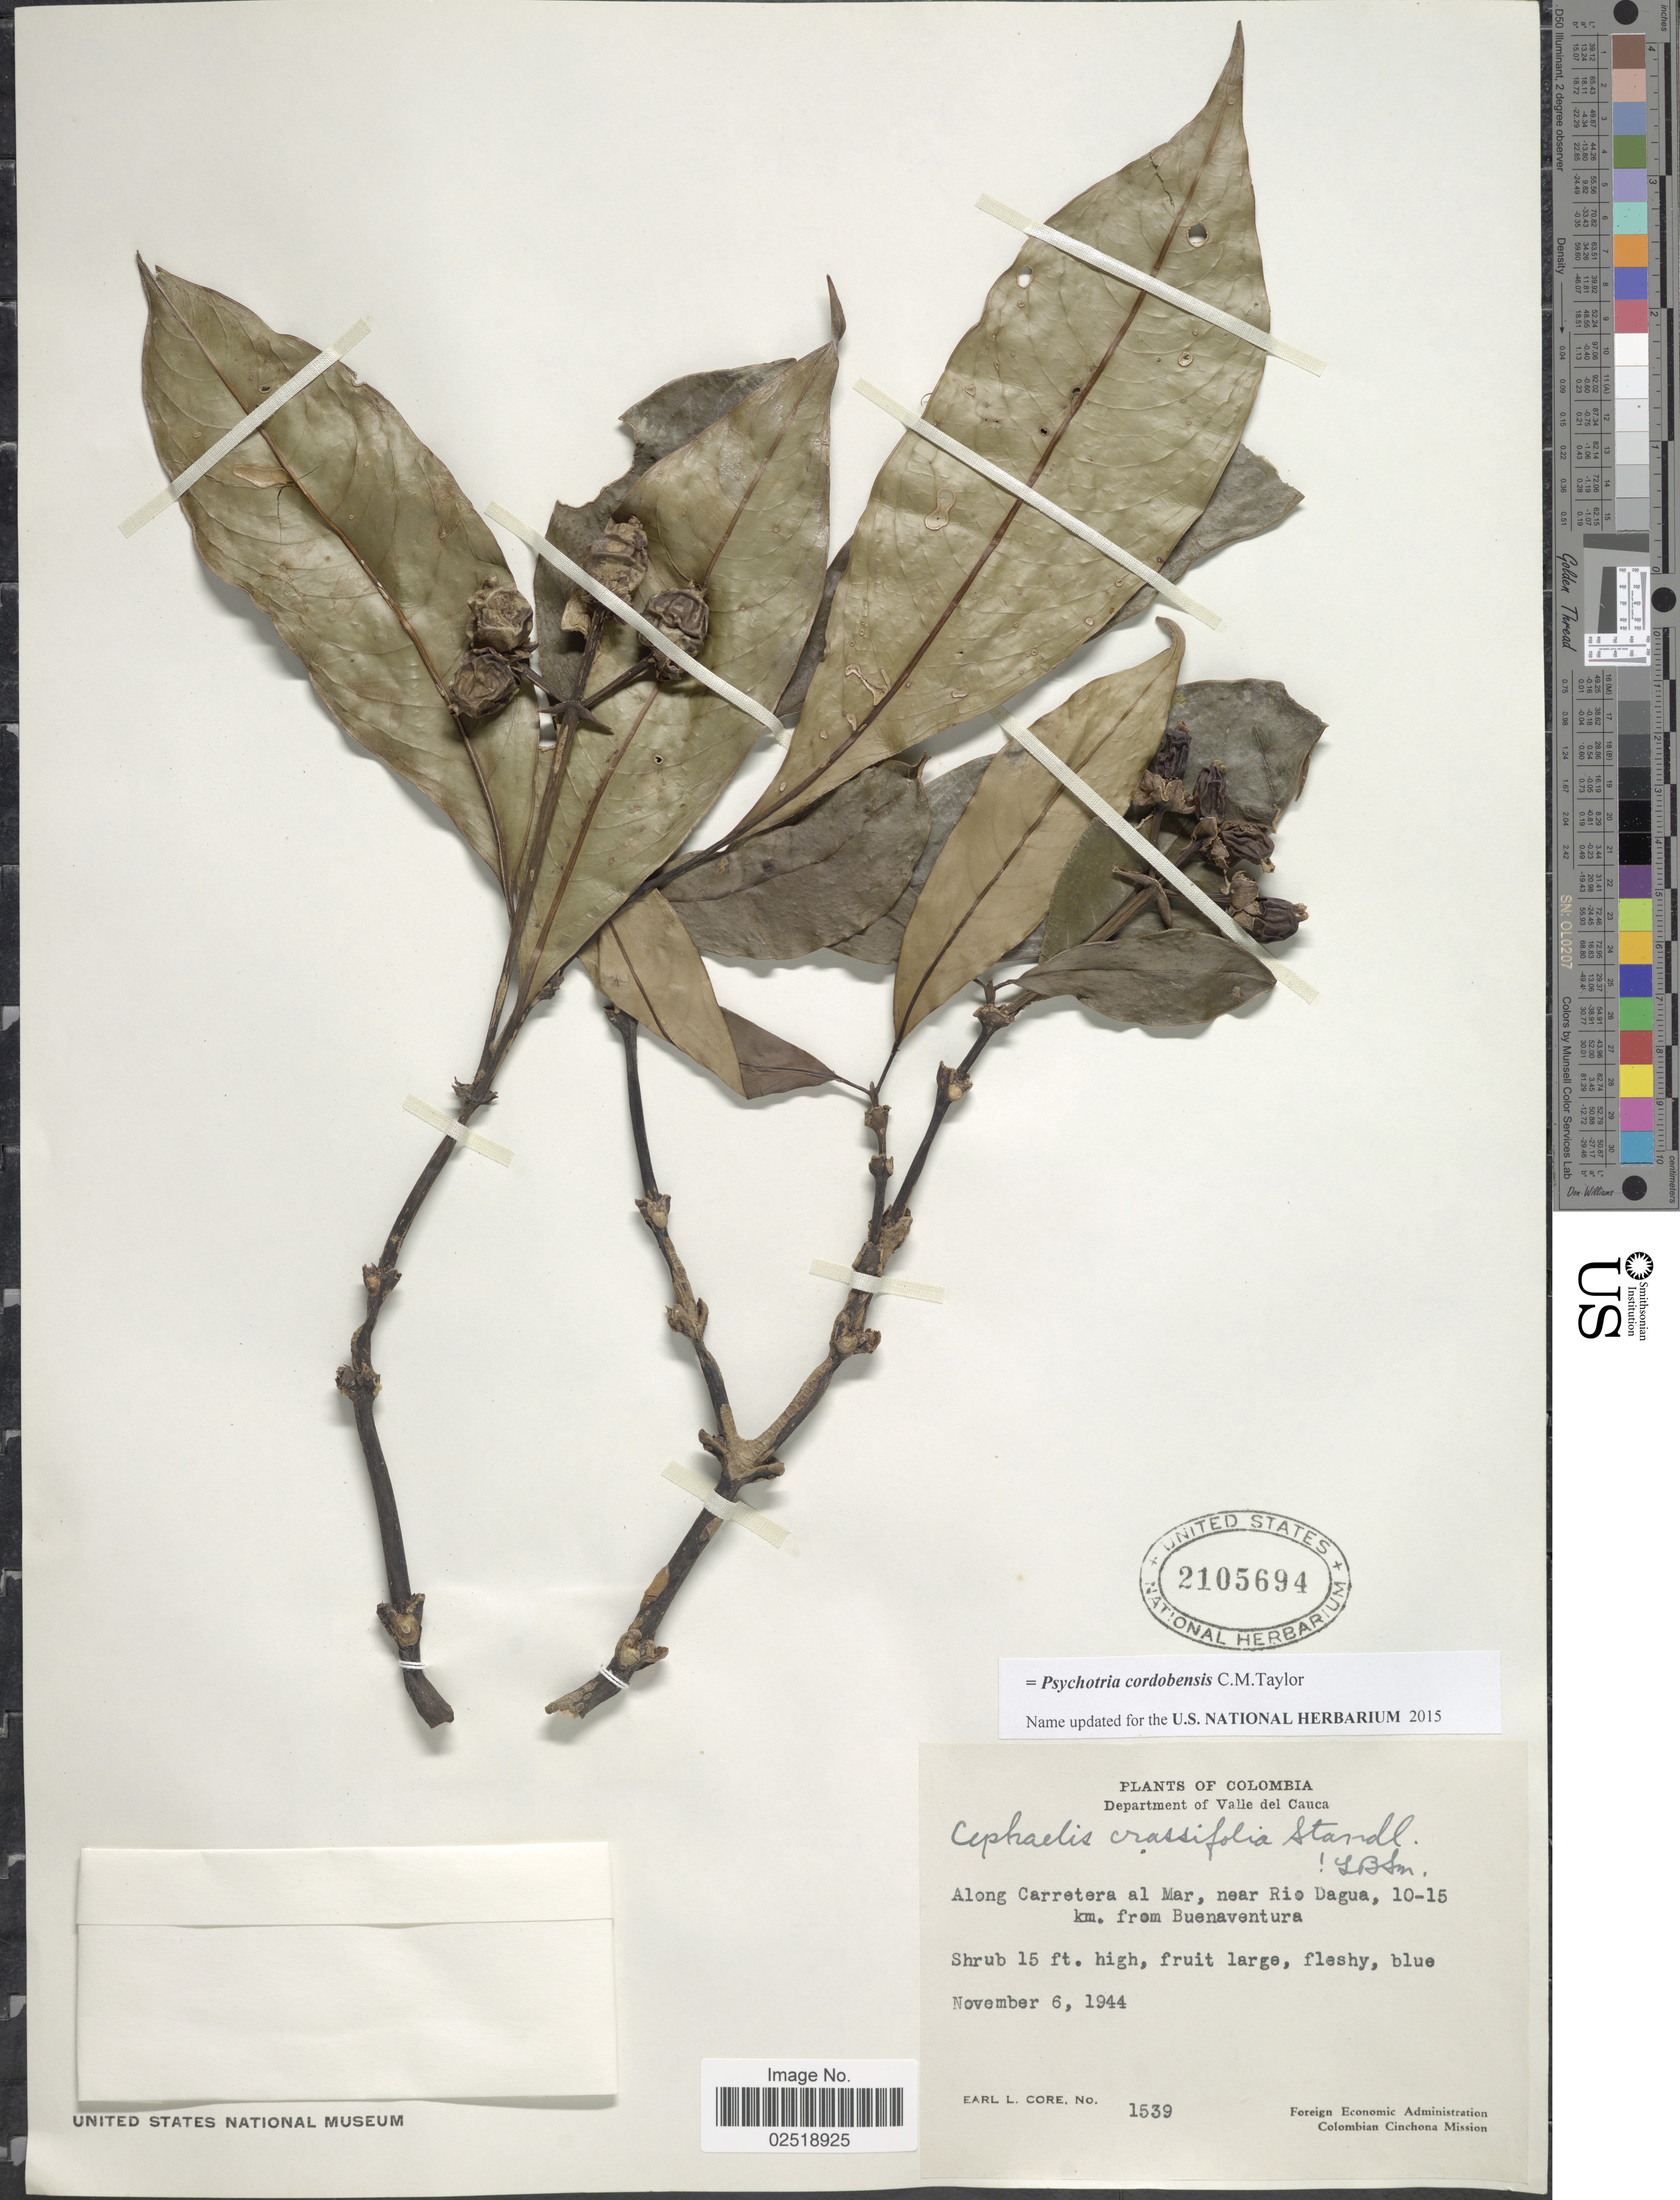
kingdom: Plantae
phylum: Tracheophyta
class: Magnoliopsida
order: Gentianales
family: Rubiaceae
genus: Psychotria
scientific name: Psychotria cordobensis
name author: C.M. Taylor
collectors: E. L. Core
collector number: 1539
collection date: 1944-11-06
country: Colombia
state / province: Valle del Cauca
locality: Department of Valle de Cauca, Along Carretera al Mar, near Rio Dagua, 10-15 km from Buenaventura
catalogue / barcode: US 2105694